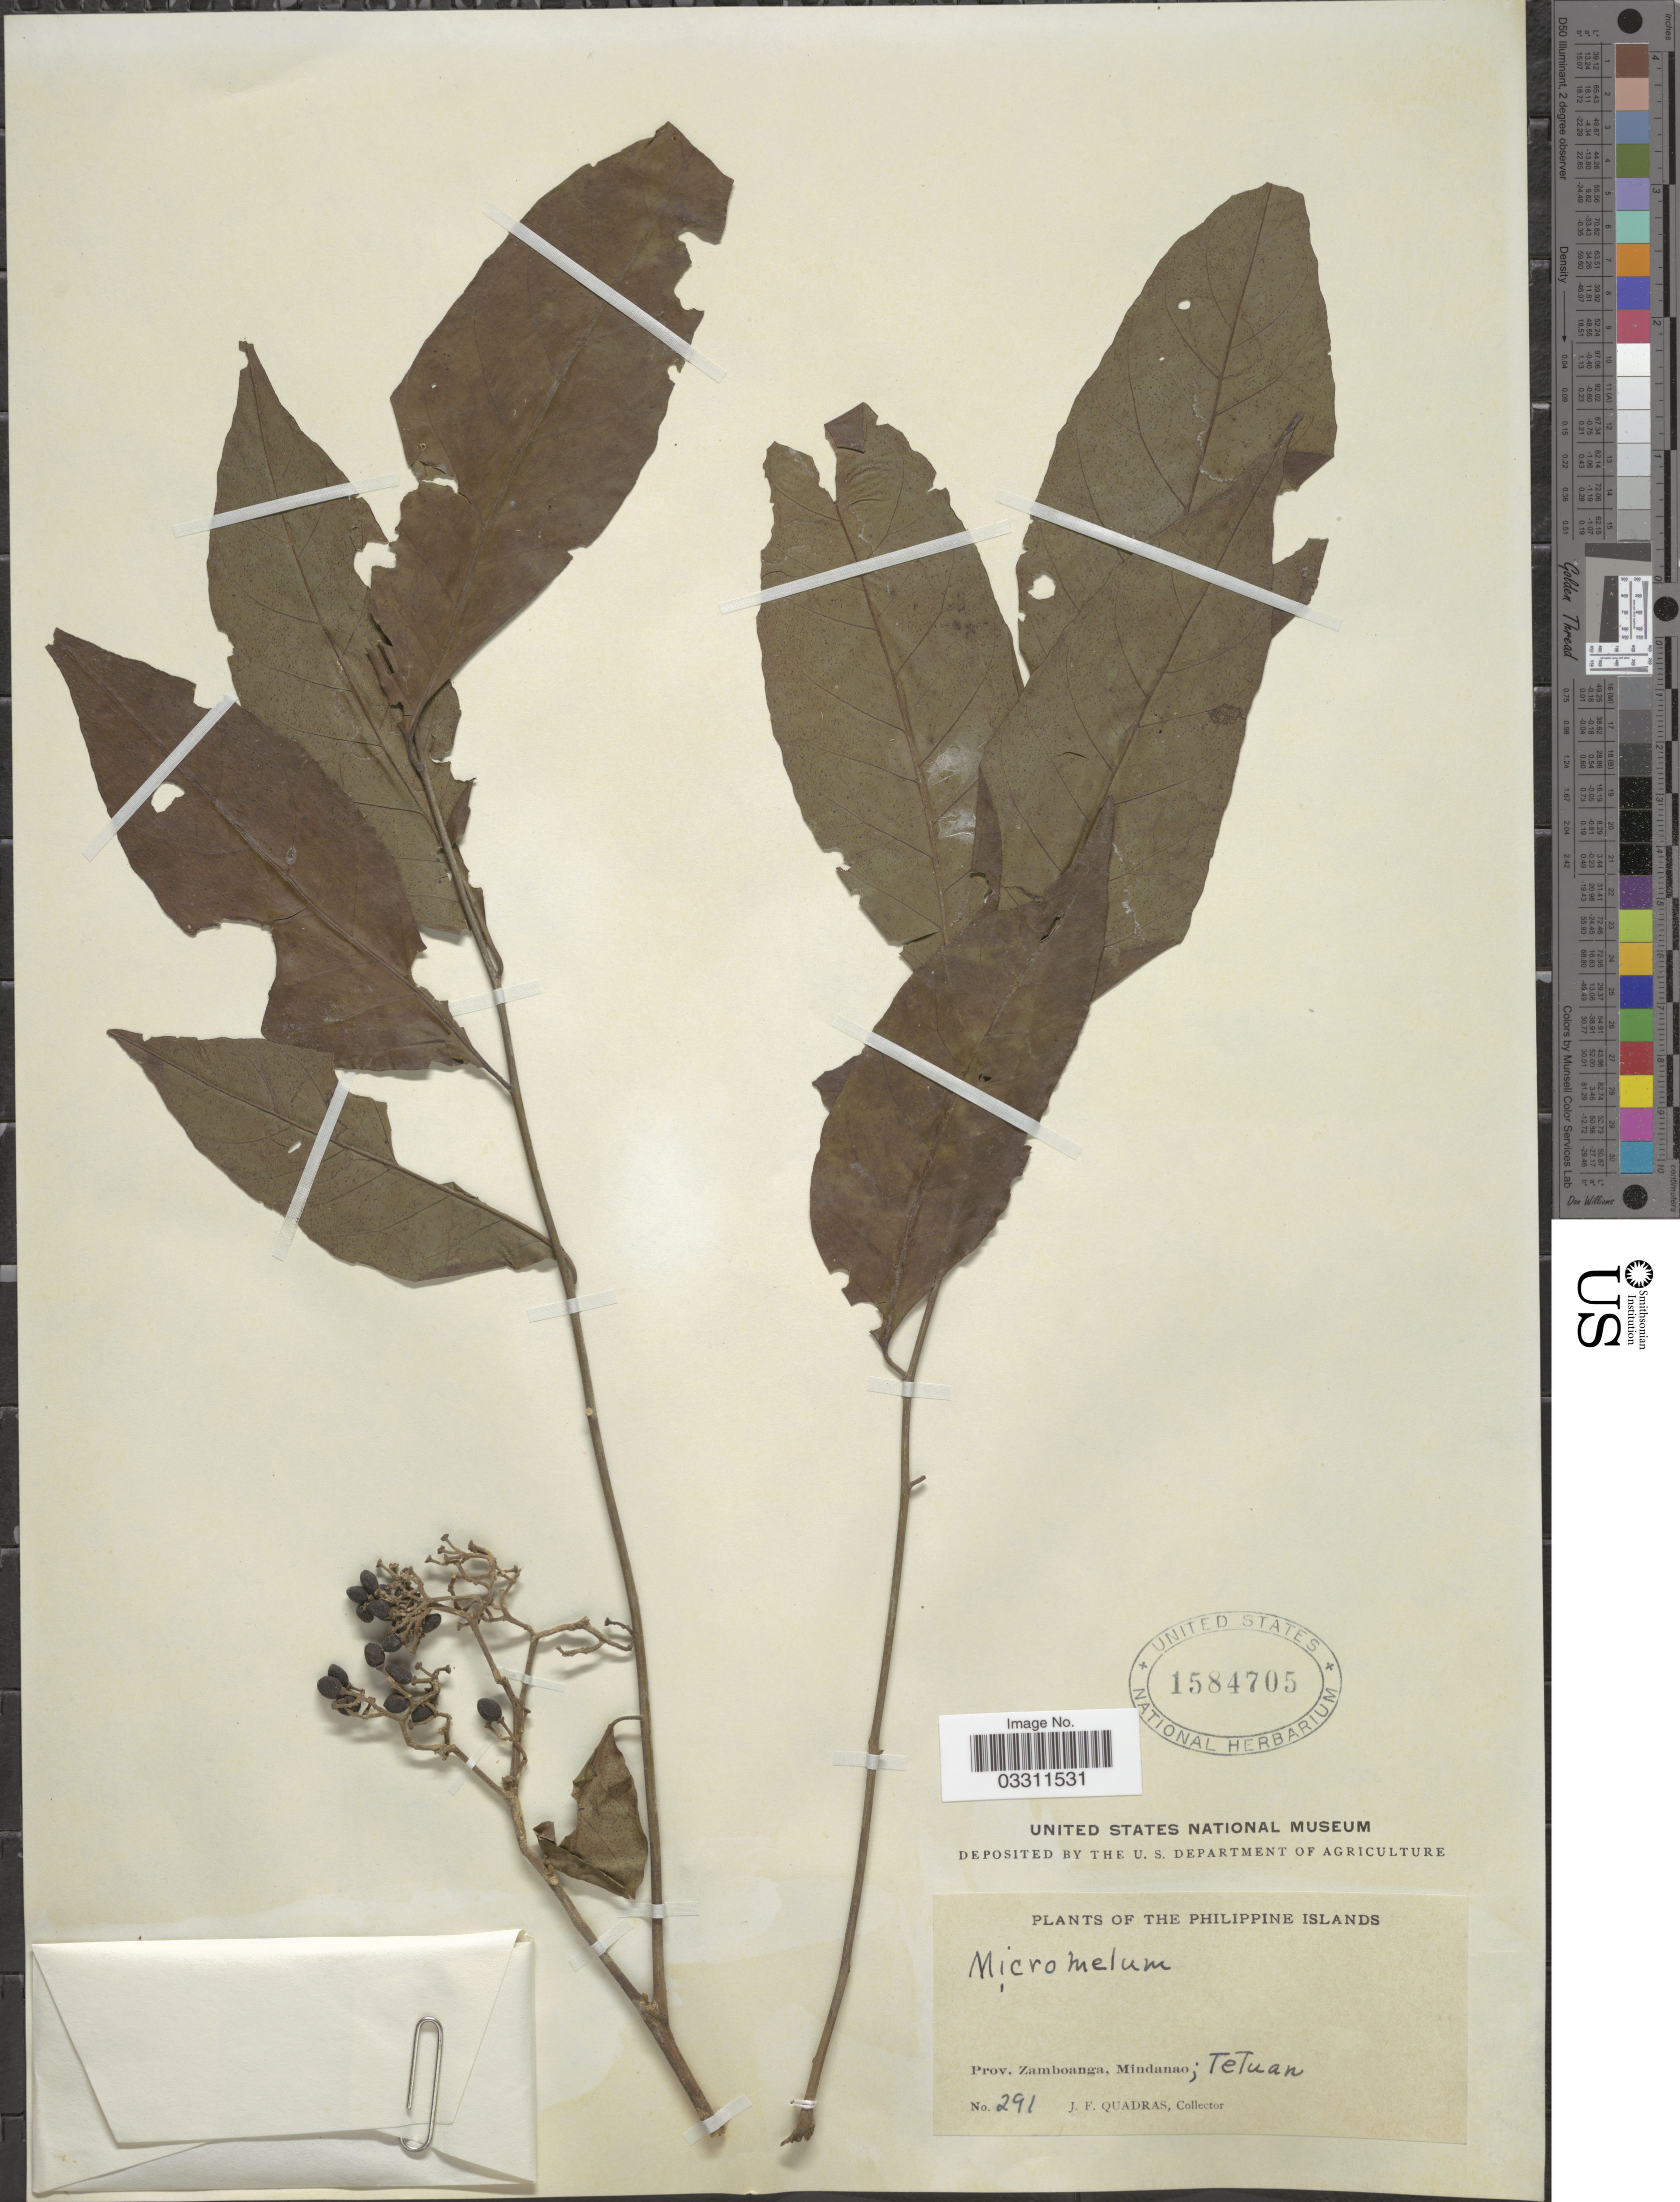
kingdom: Plantae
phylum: Tracheophyta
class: Magnoliopsida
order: Sapindales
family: Rutaceae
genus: Micromelum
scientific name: Micromelum sp.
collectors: J. Quadras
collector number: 291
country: Philippines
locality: Prov. Zamboanga, Mindanao; Tetuan.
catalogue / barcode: US 1584705